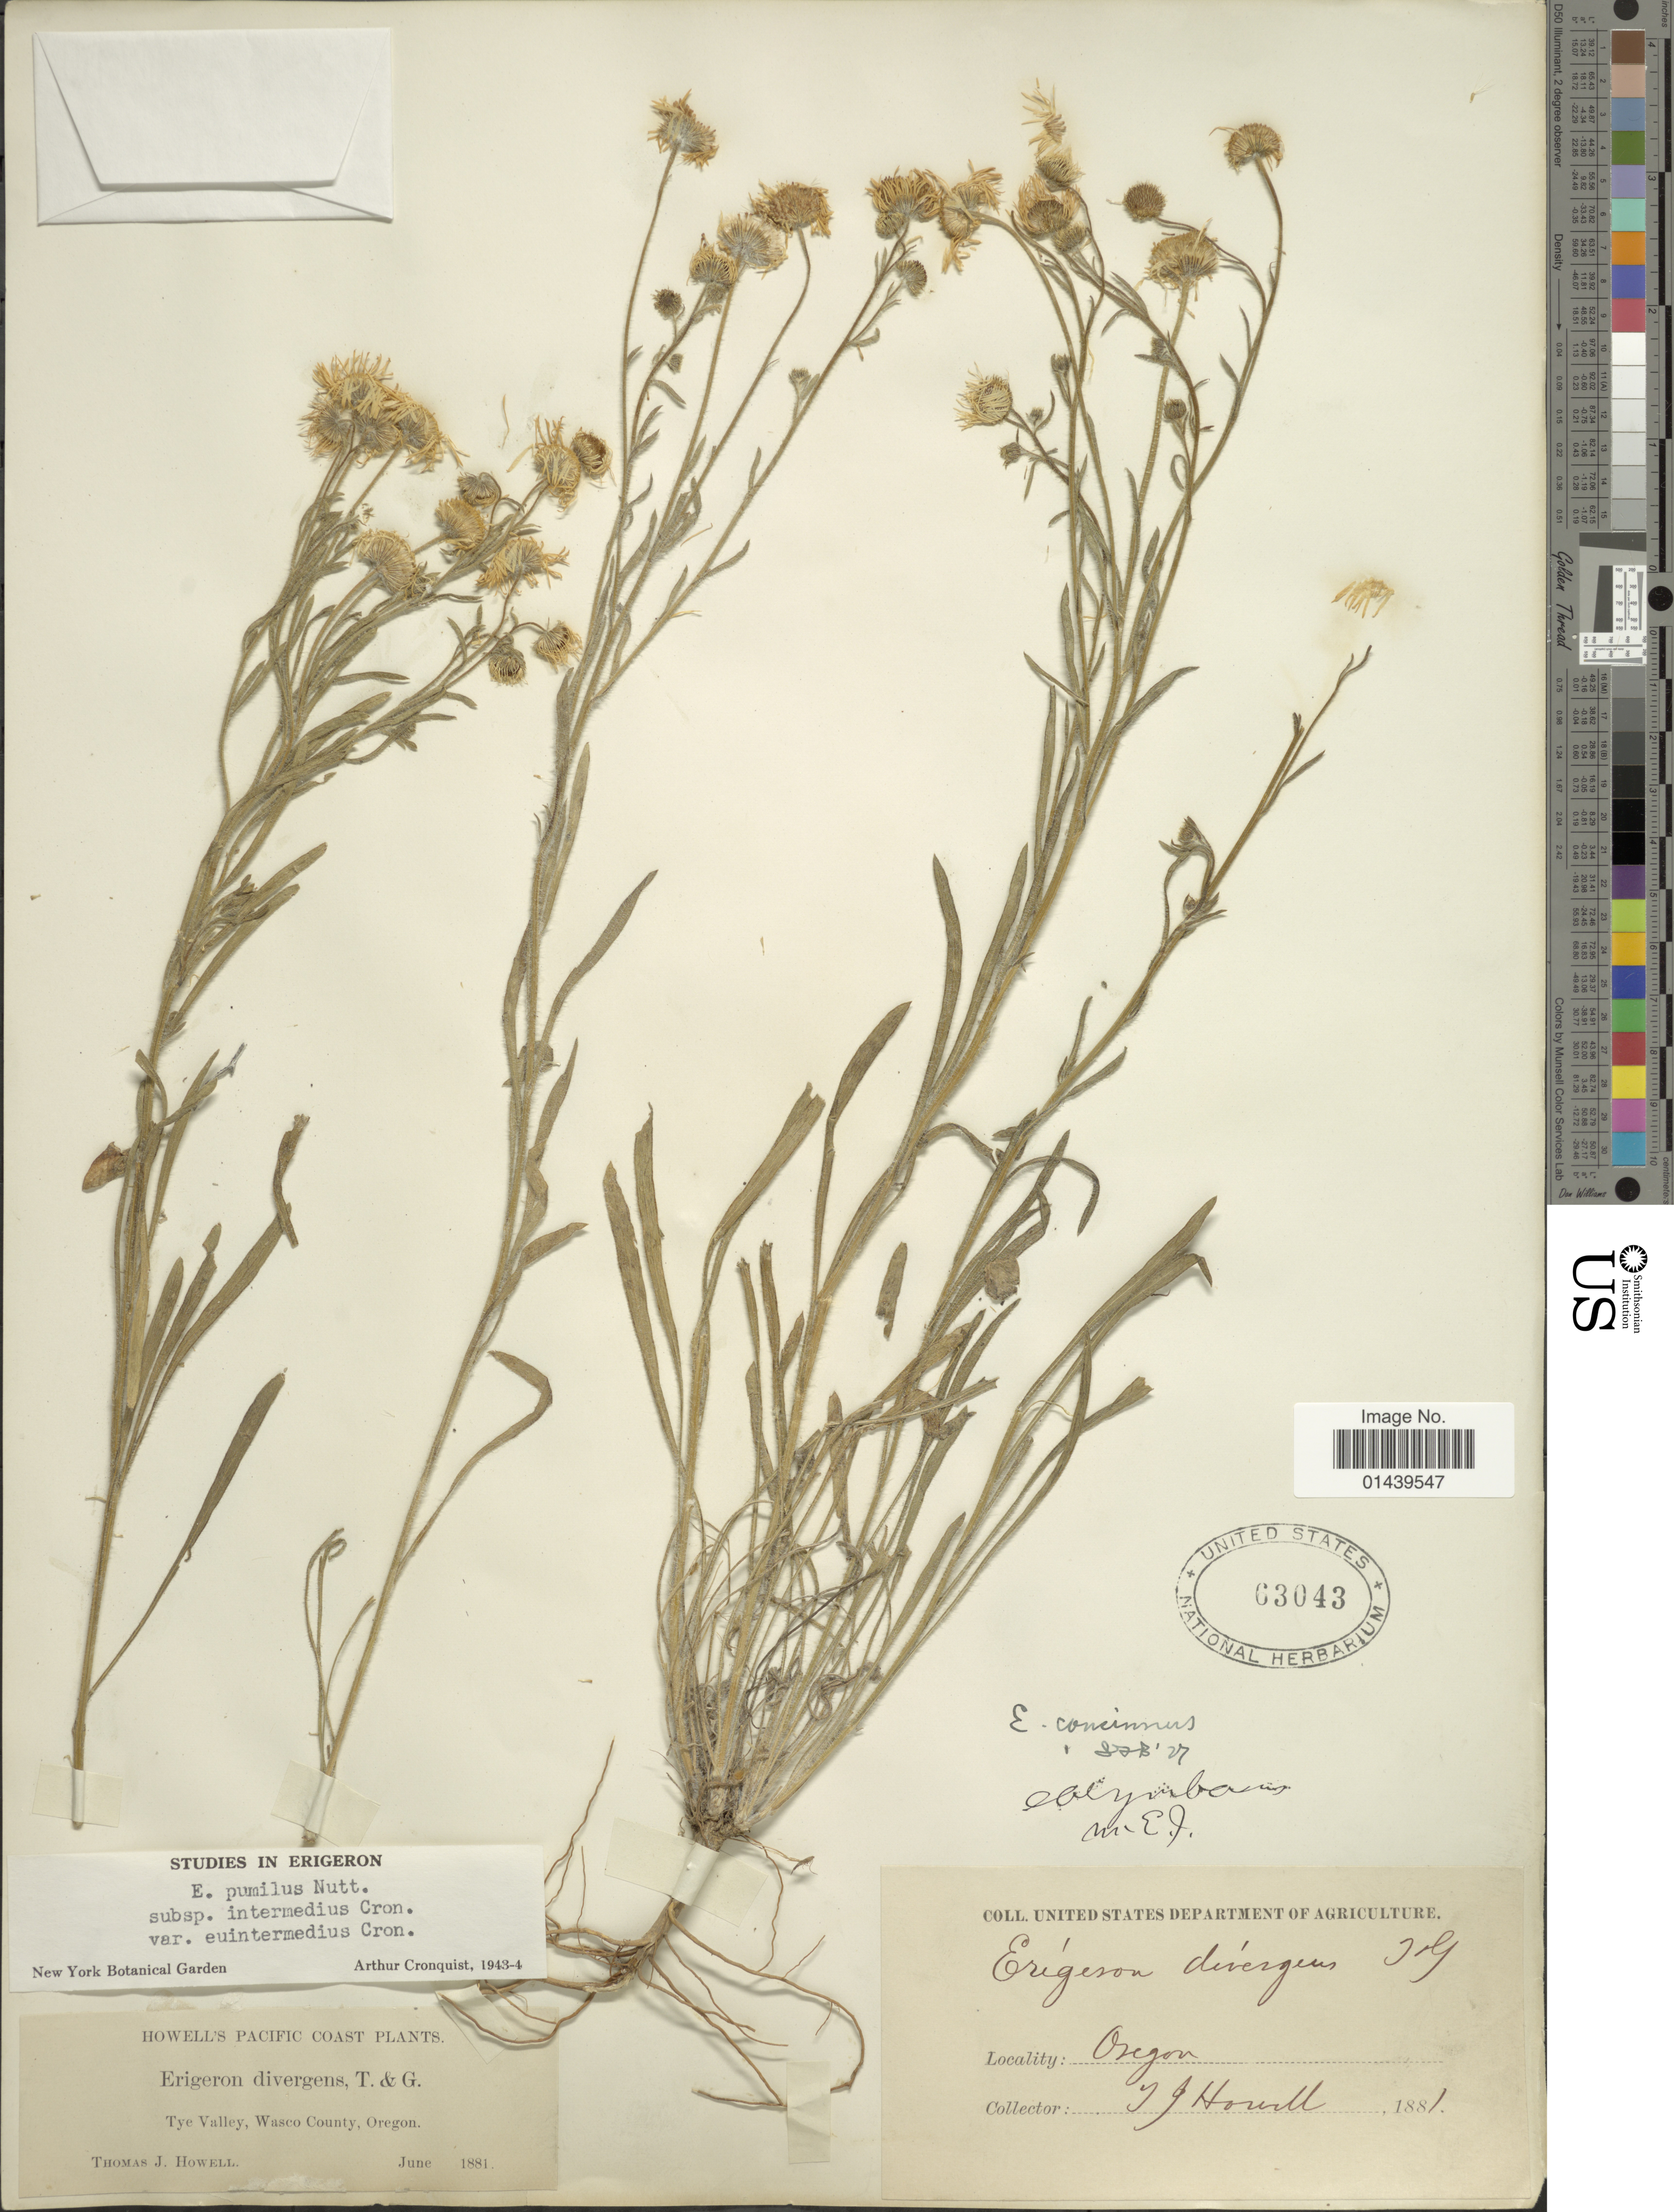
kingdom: Plantae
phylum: Tracheophyta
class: Magnoliopsida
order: Asterales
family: Asteraceae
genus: Erigeron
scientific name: Erigeron pumilus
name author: Nutt.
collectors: T. J. Howell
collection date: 1881-06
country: United States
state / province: Oregon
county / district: Wasco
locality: Pacific Coast. Tye Valley, Wasco County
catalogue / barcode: US 63043